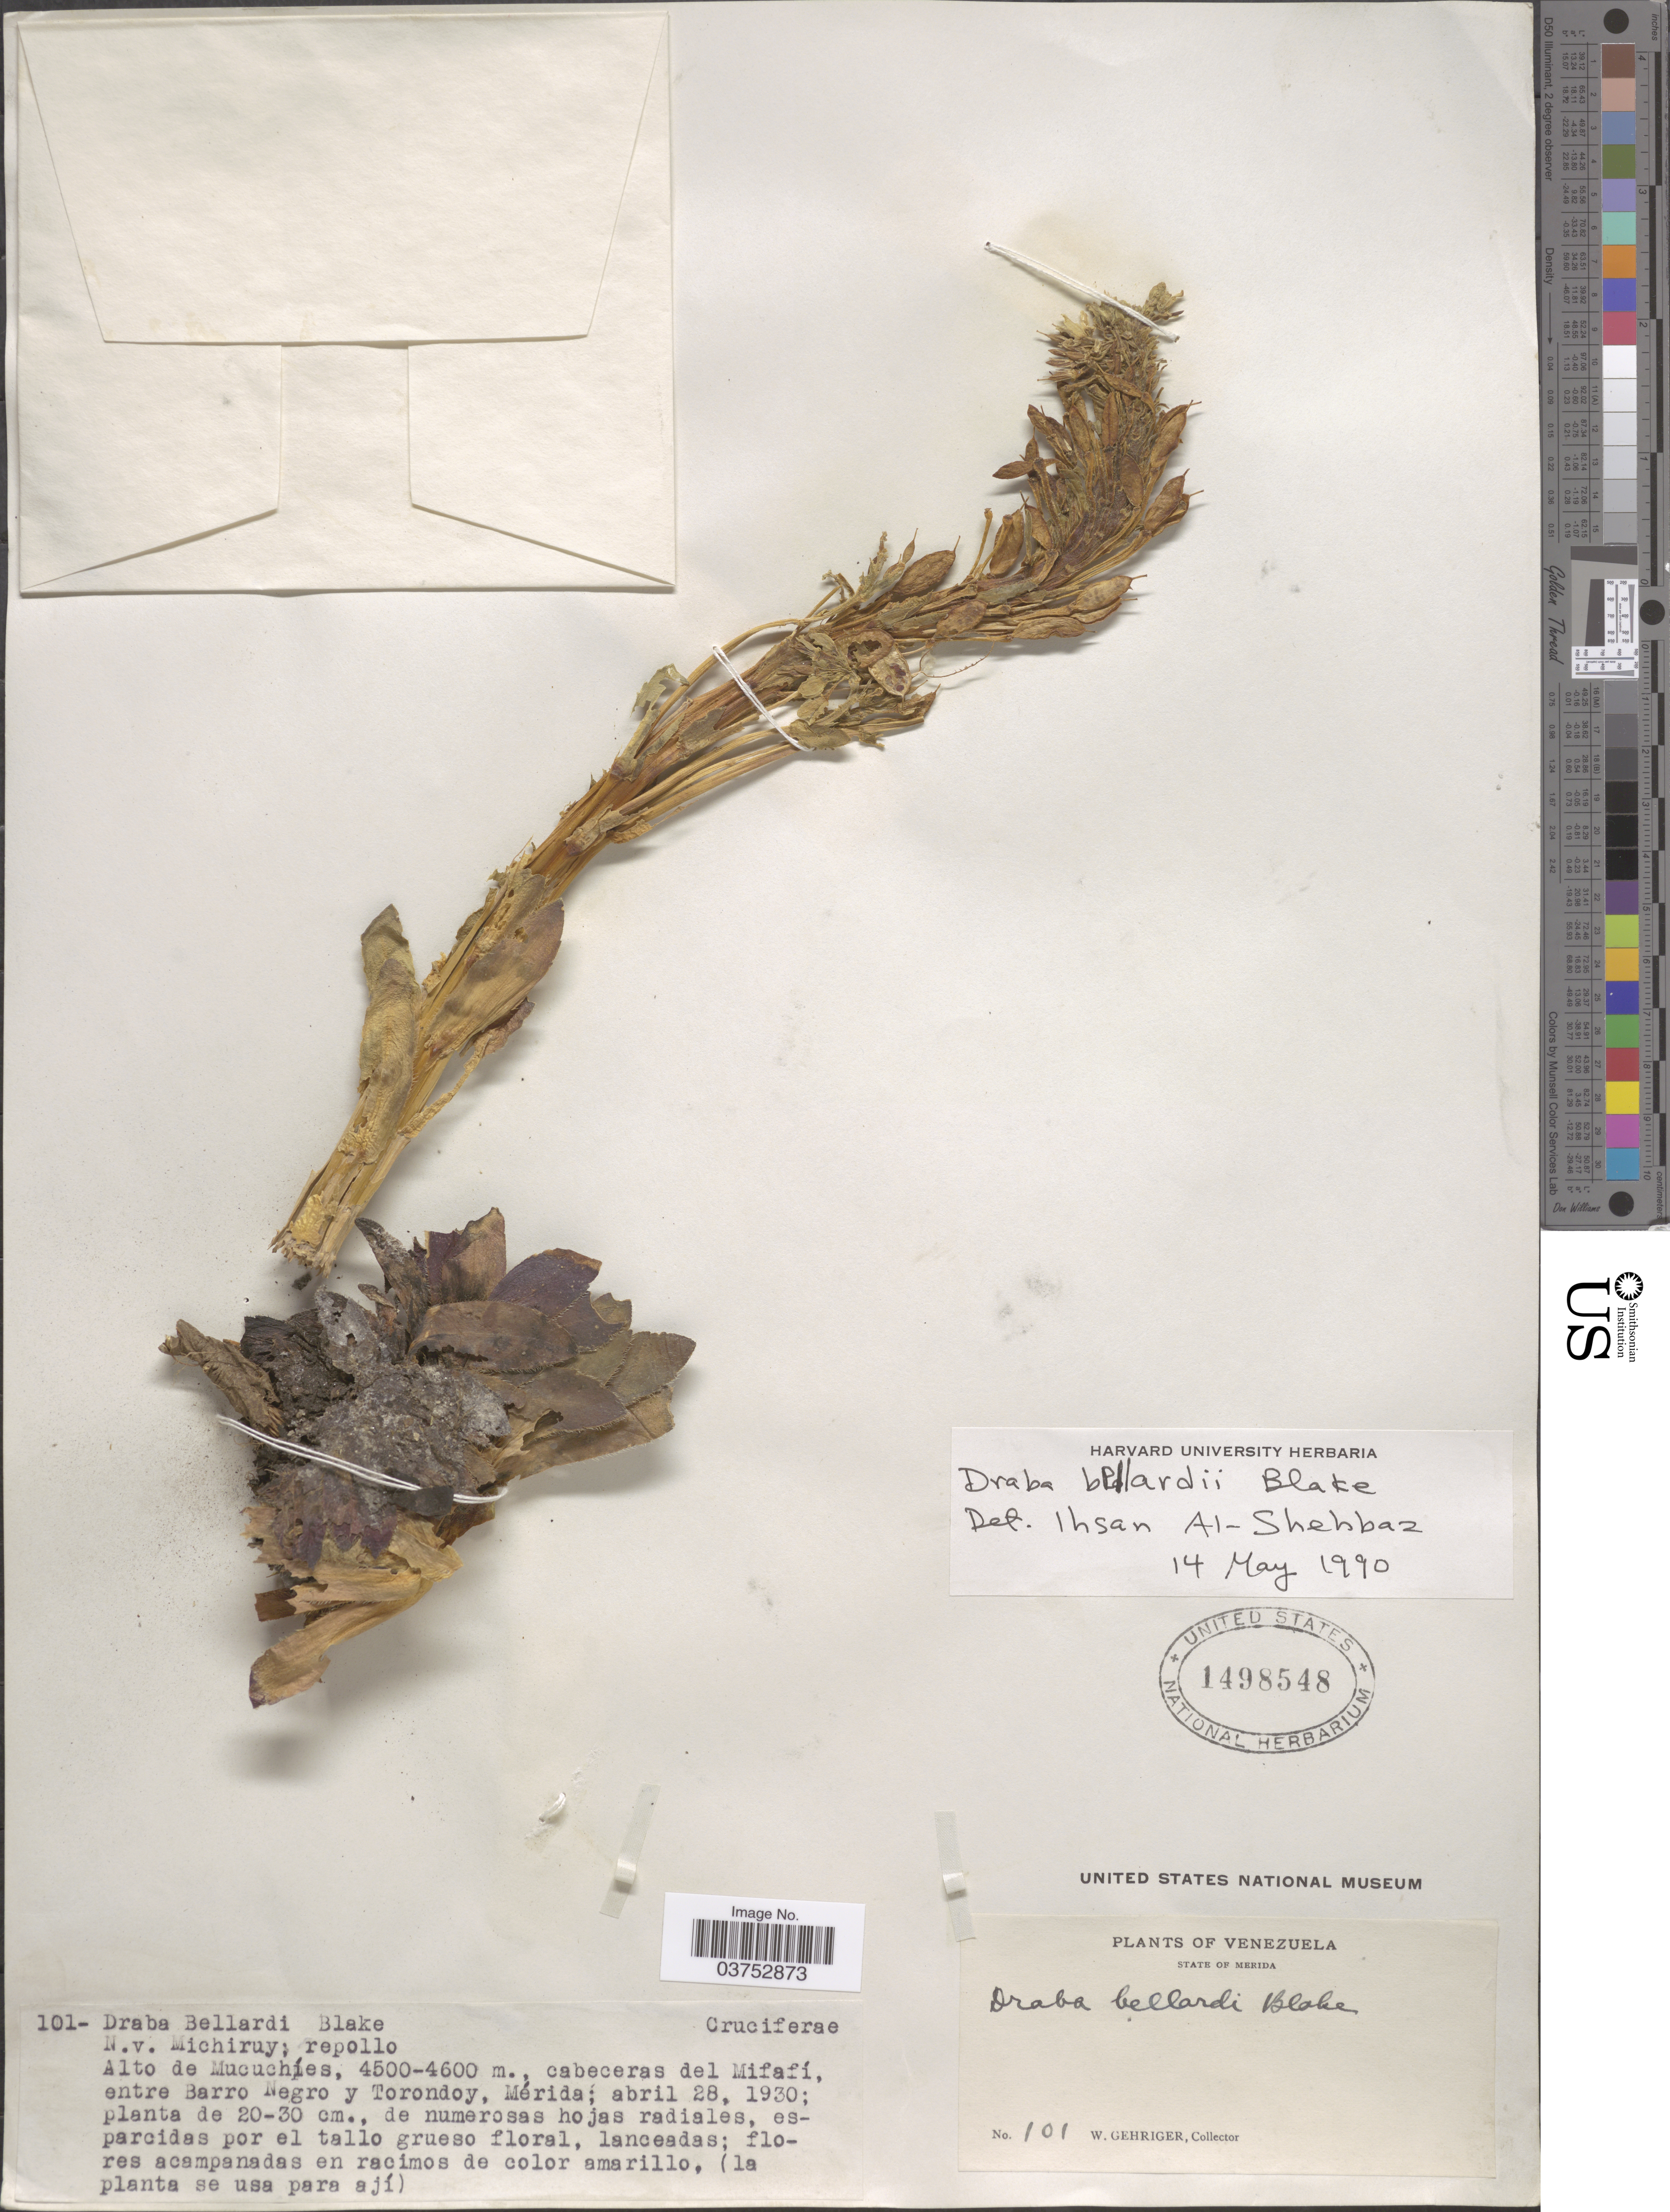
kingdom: Plantae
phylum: Tracheophyta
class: Magnoliopsida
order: Brassicales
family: Brassicaceae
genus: Draba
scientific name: Draba bellardii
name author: S.F. Blake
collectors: W. Gehriger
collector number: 101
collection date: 1930-04-28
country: Venezuela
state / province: Mérida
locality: Mucuchíes, cabaceras del Mifafí, entre Barro Negro y Torondoy.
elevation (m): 4500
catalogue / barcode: US 1498548